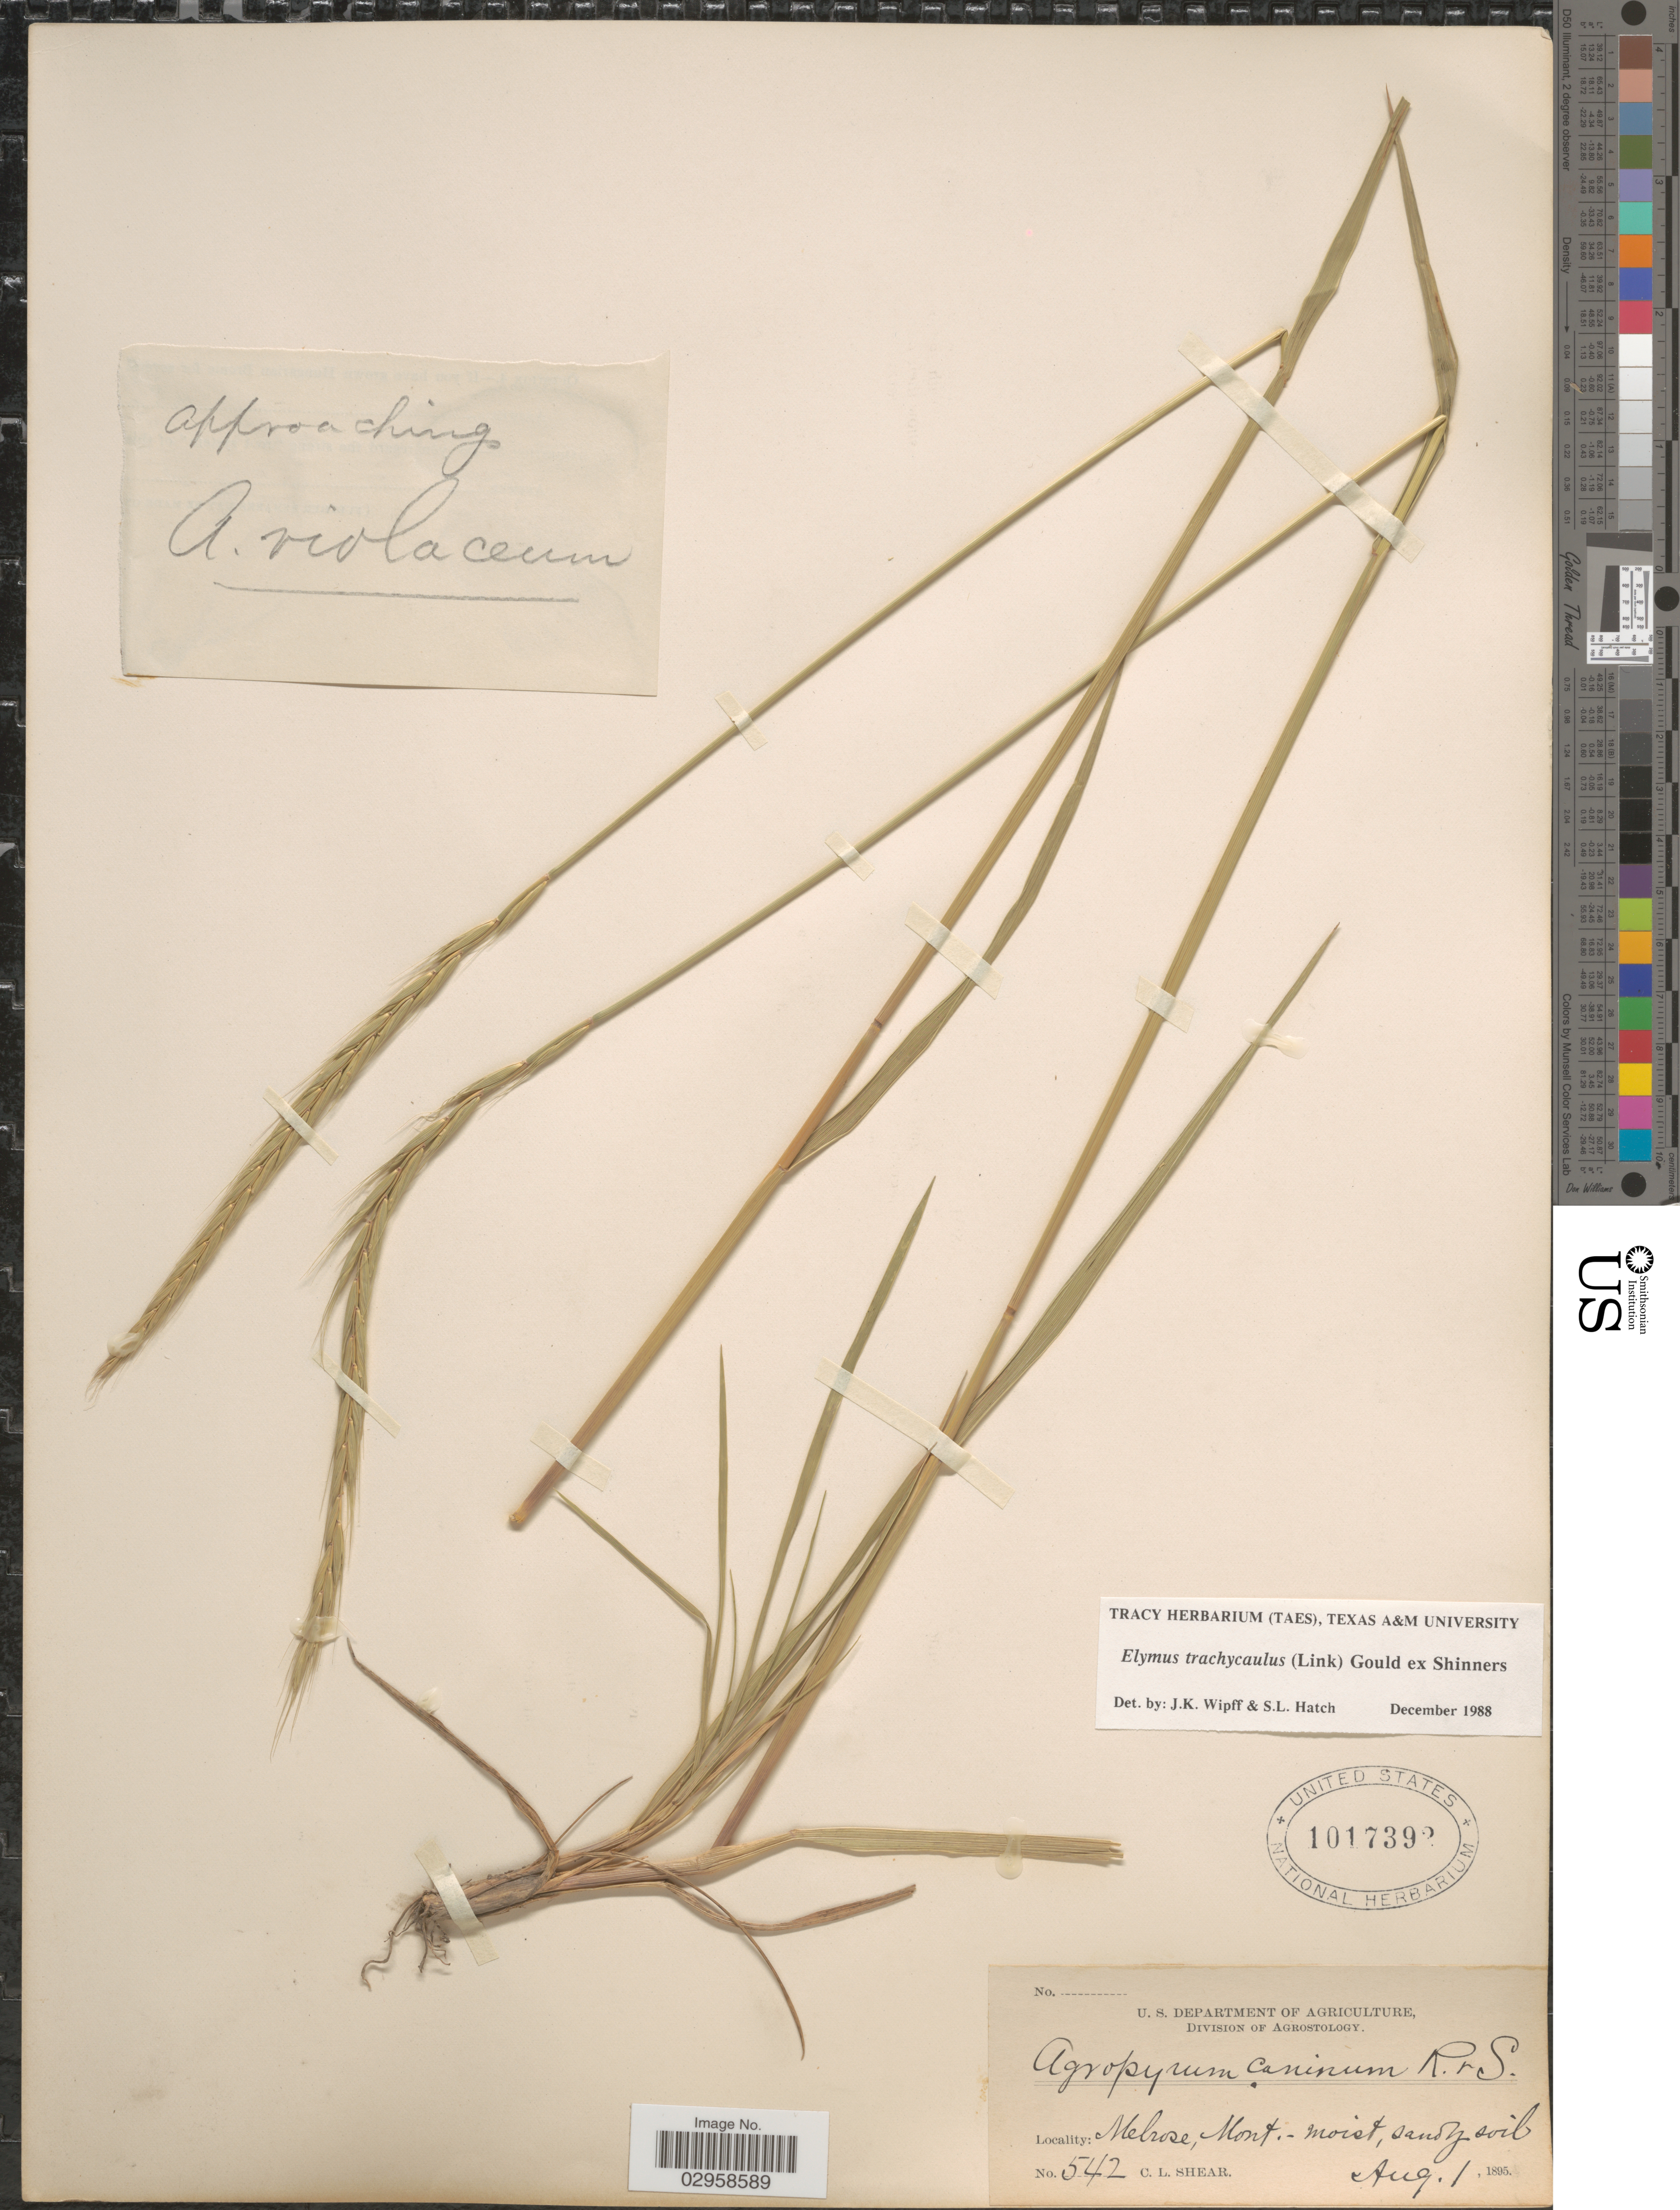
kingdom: Plantae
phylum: Tracheophyta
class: Liliopsida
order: Poales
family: Poaceae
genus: Elymus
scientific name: Elymus trachycaulus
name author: (Link) Gould ex Shinners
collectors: C. L. Shear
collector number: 542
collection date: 1895-08-01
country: United States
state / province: Montana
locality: Melrose.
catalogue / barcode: US 1017392